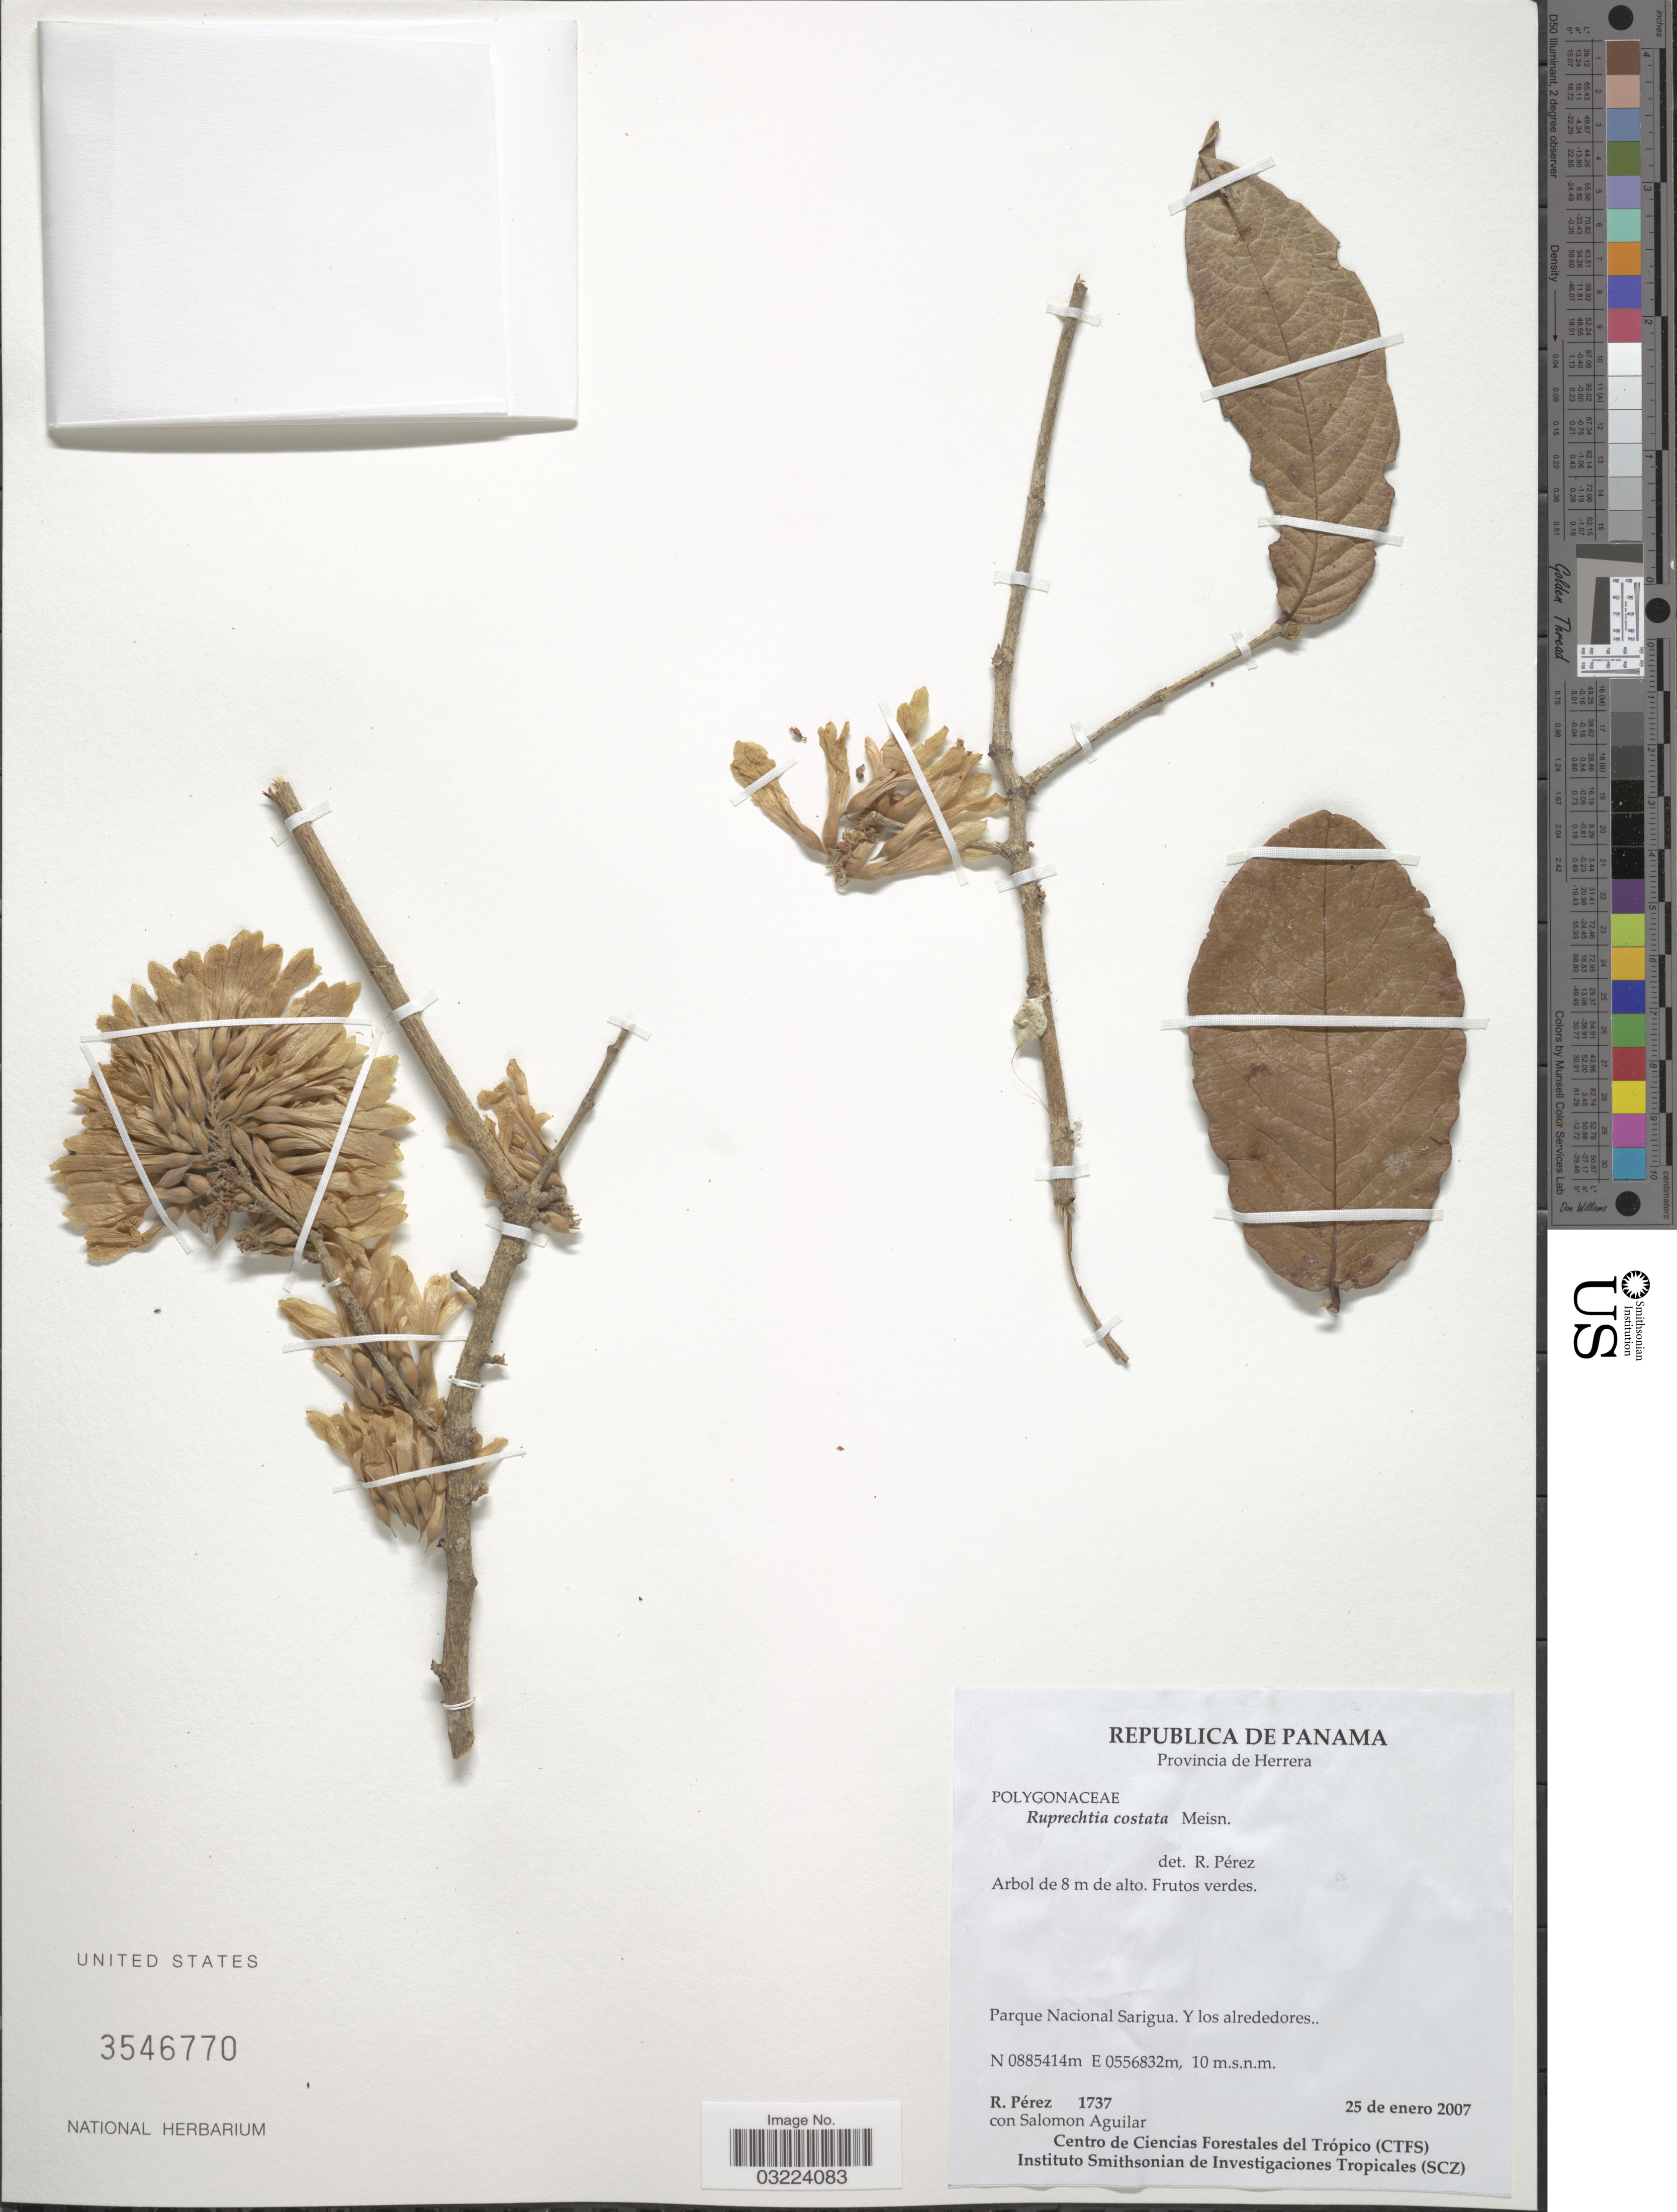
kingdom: Plantae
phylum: Tracheophyta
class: Magnoliopsida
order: Caryophyllales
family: Polygonaceae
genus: Ruprechtia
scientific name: Ruprechtia costata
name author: Meisn.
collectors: R. Perez & S. Aguilar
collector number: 1737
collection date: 2007-01-25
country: Panama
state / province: Herrera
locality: Parque Nacional Sarigua. Y los alrededores.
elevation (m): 10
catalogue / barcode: US 3546770